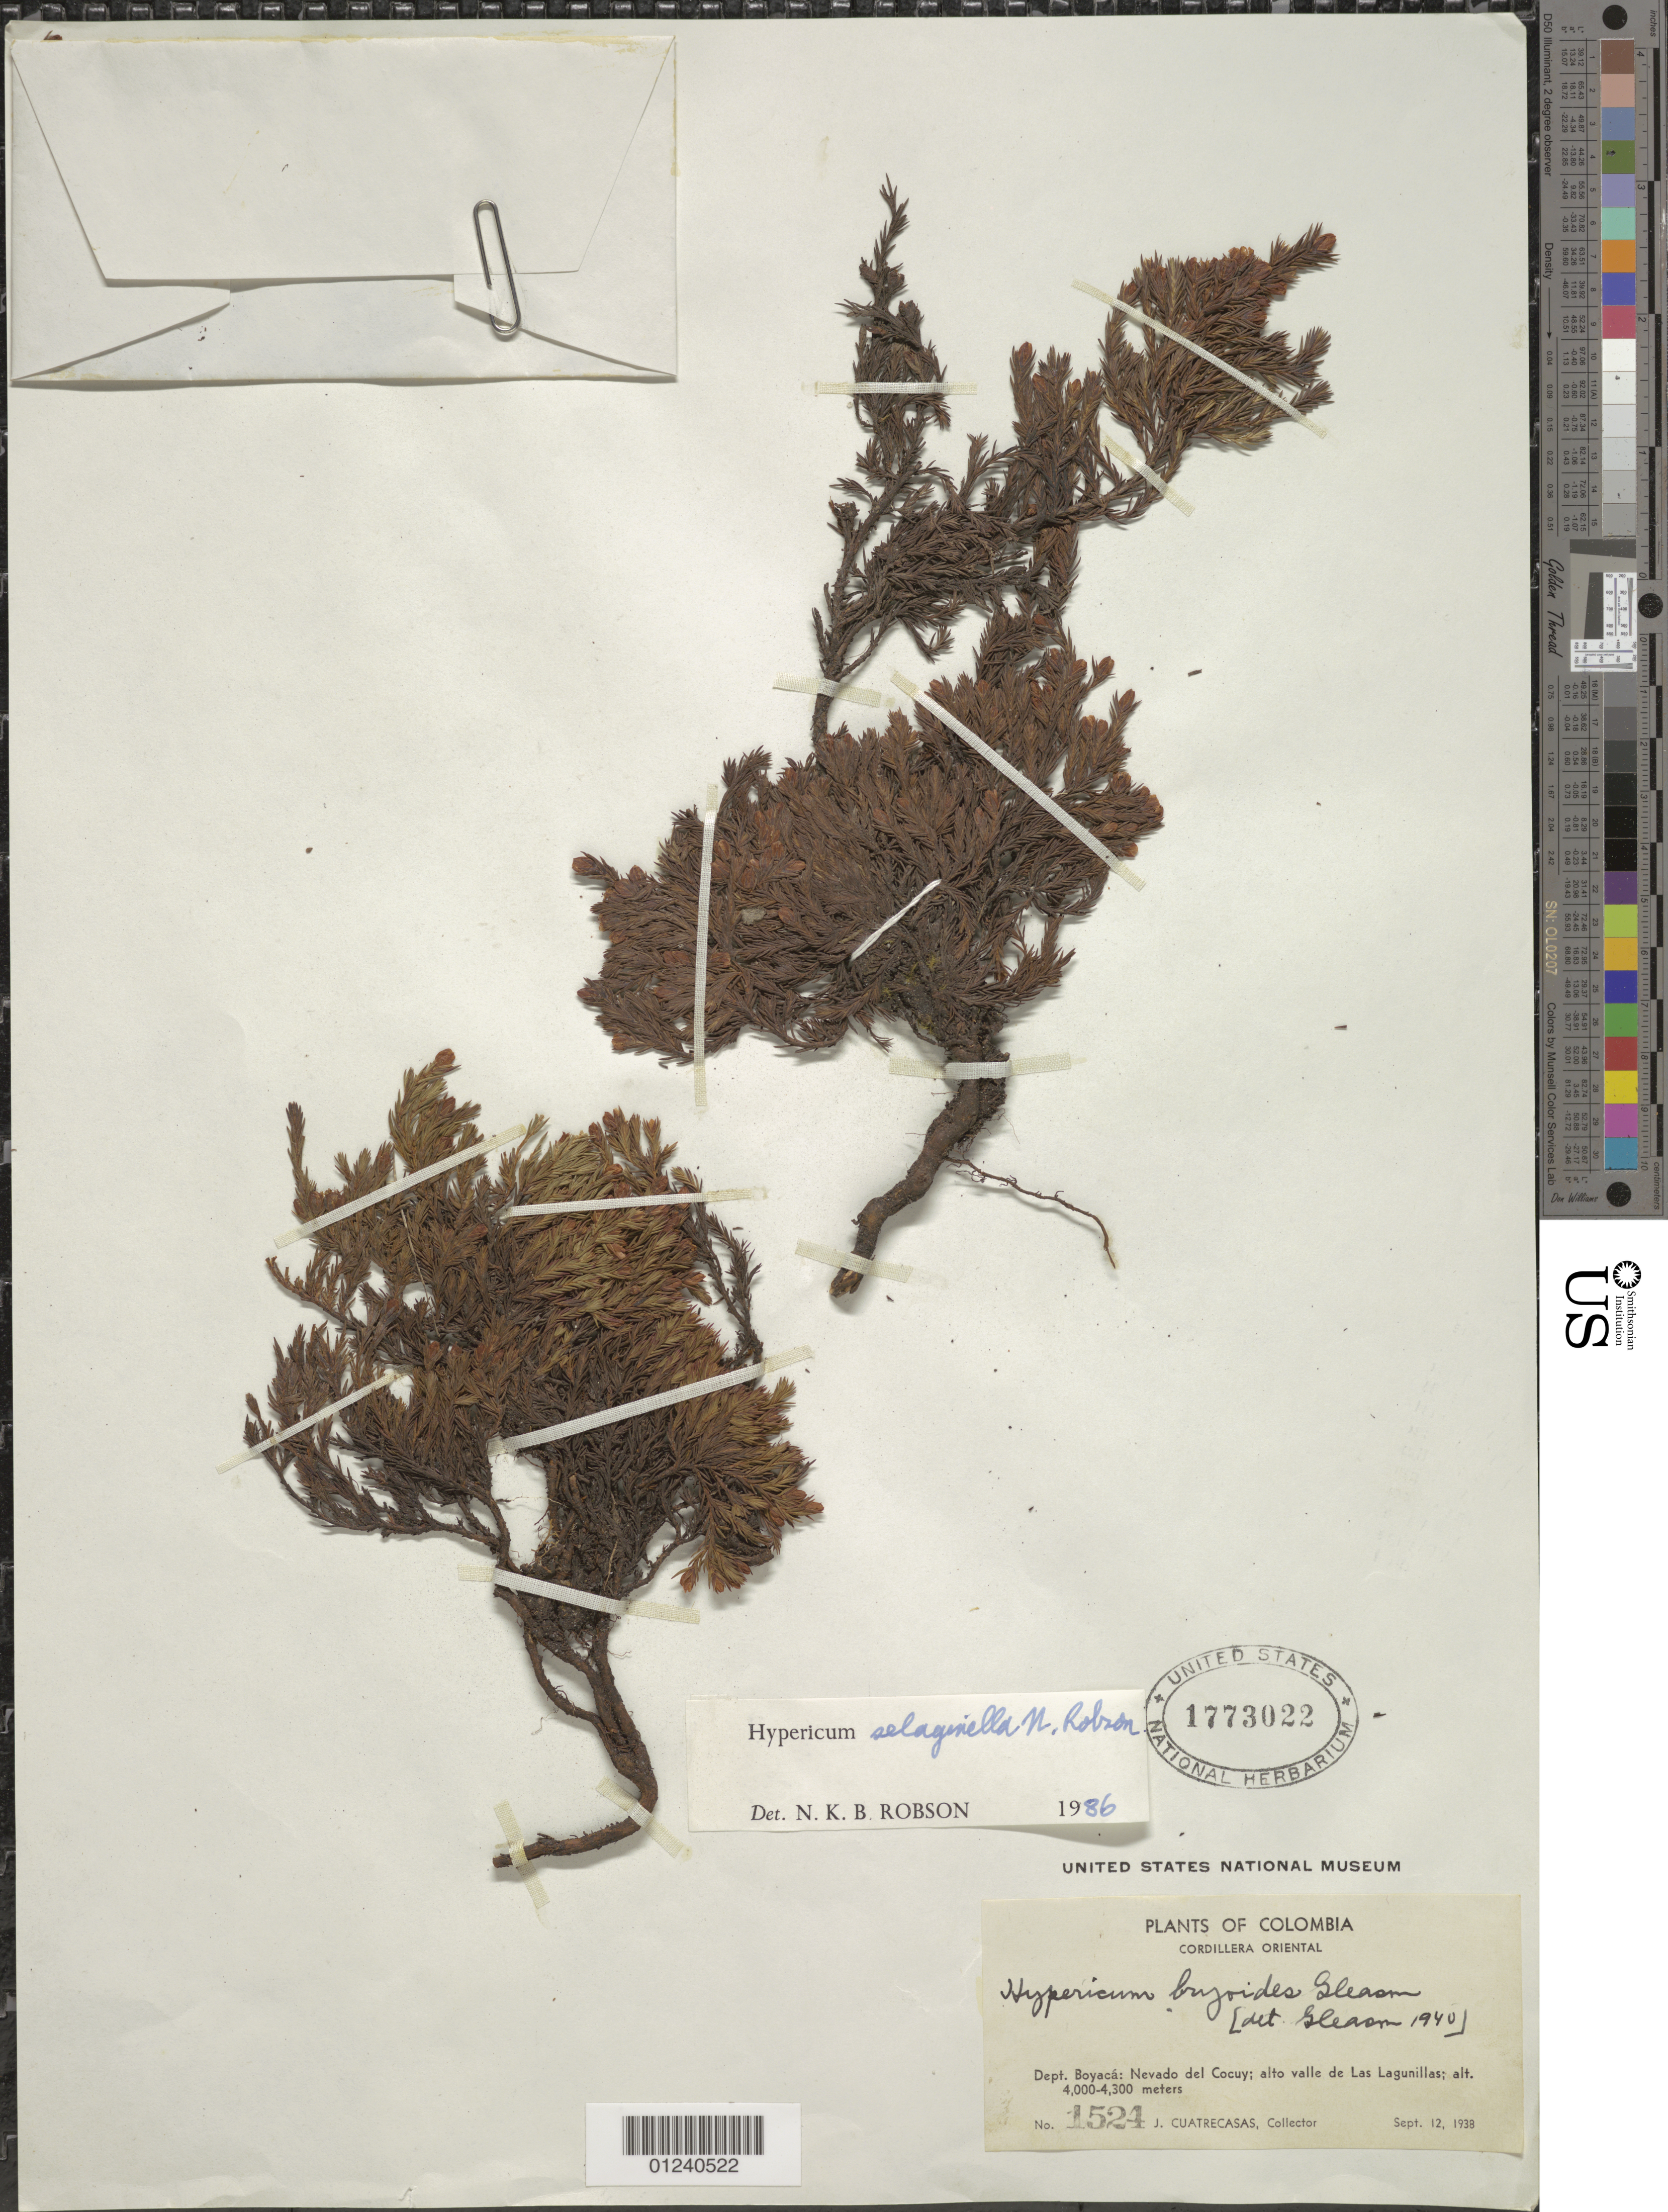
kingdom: Plantae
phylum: Tracheophyta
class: Magnoliopsida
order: Malpighiales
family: Hypericaceae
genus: Hypericum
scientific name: Hypericum selaginella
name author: N. Robson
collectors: J. Cuatrecasas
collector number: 1524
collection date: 1938-09-12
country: Colombia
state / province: Boyacá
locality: Nevado del Cocuy; alto valle de Las Lagunillas.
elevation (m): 4000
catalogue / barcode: US 1773022